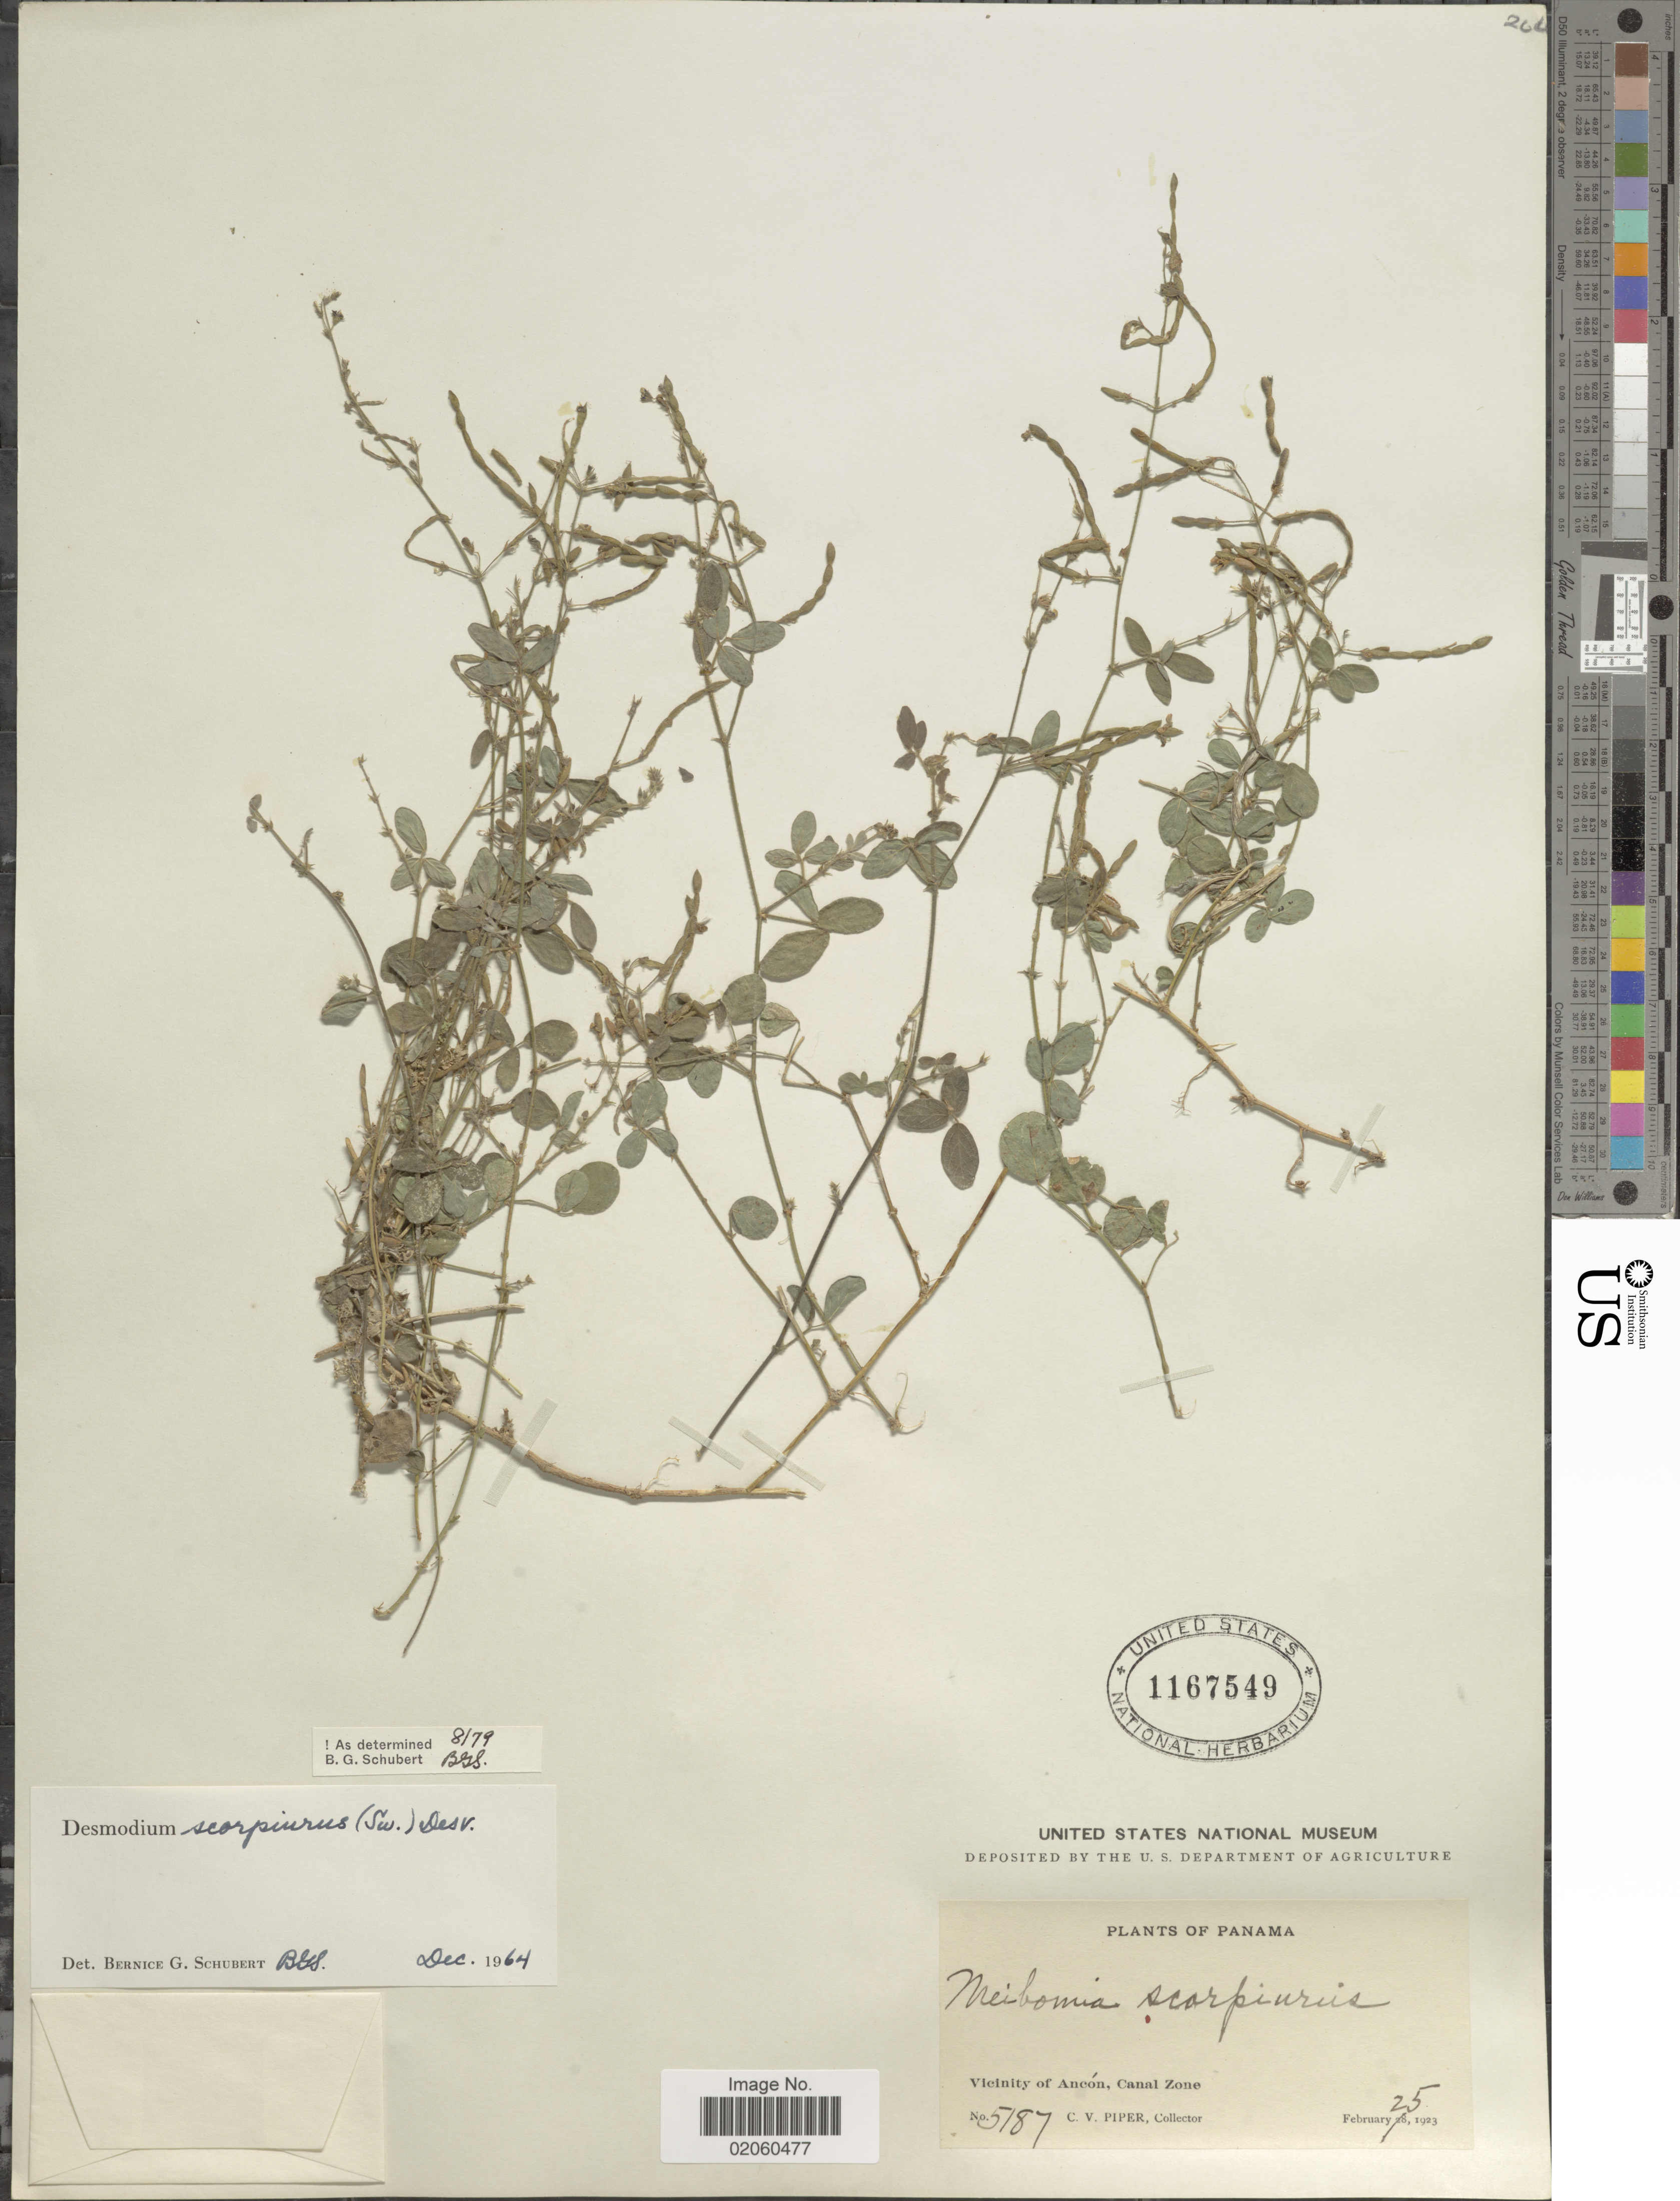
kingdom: Plantae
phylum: Tracheophyta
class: Magnoliopsida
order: Fabales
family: Fabaceae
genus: Desmodium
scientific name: Desmodium scorpiurus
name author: (Sw.) Desv. ex DC.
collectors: C. V. Piper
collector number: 5187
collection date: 1923-02-25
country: Panama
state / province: Colón / Panamá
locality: Vicinity of Ancon, Canal Zone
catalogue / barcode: US 1167549